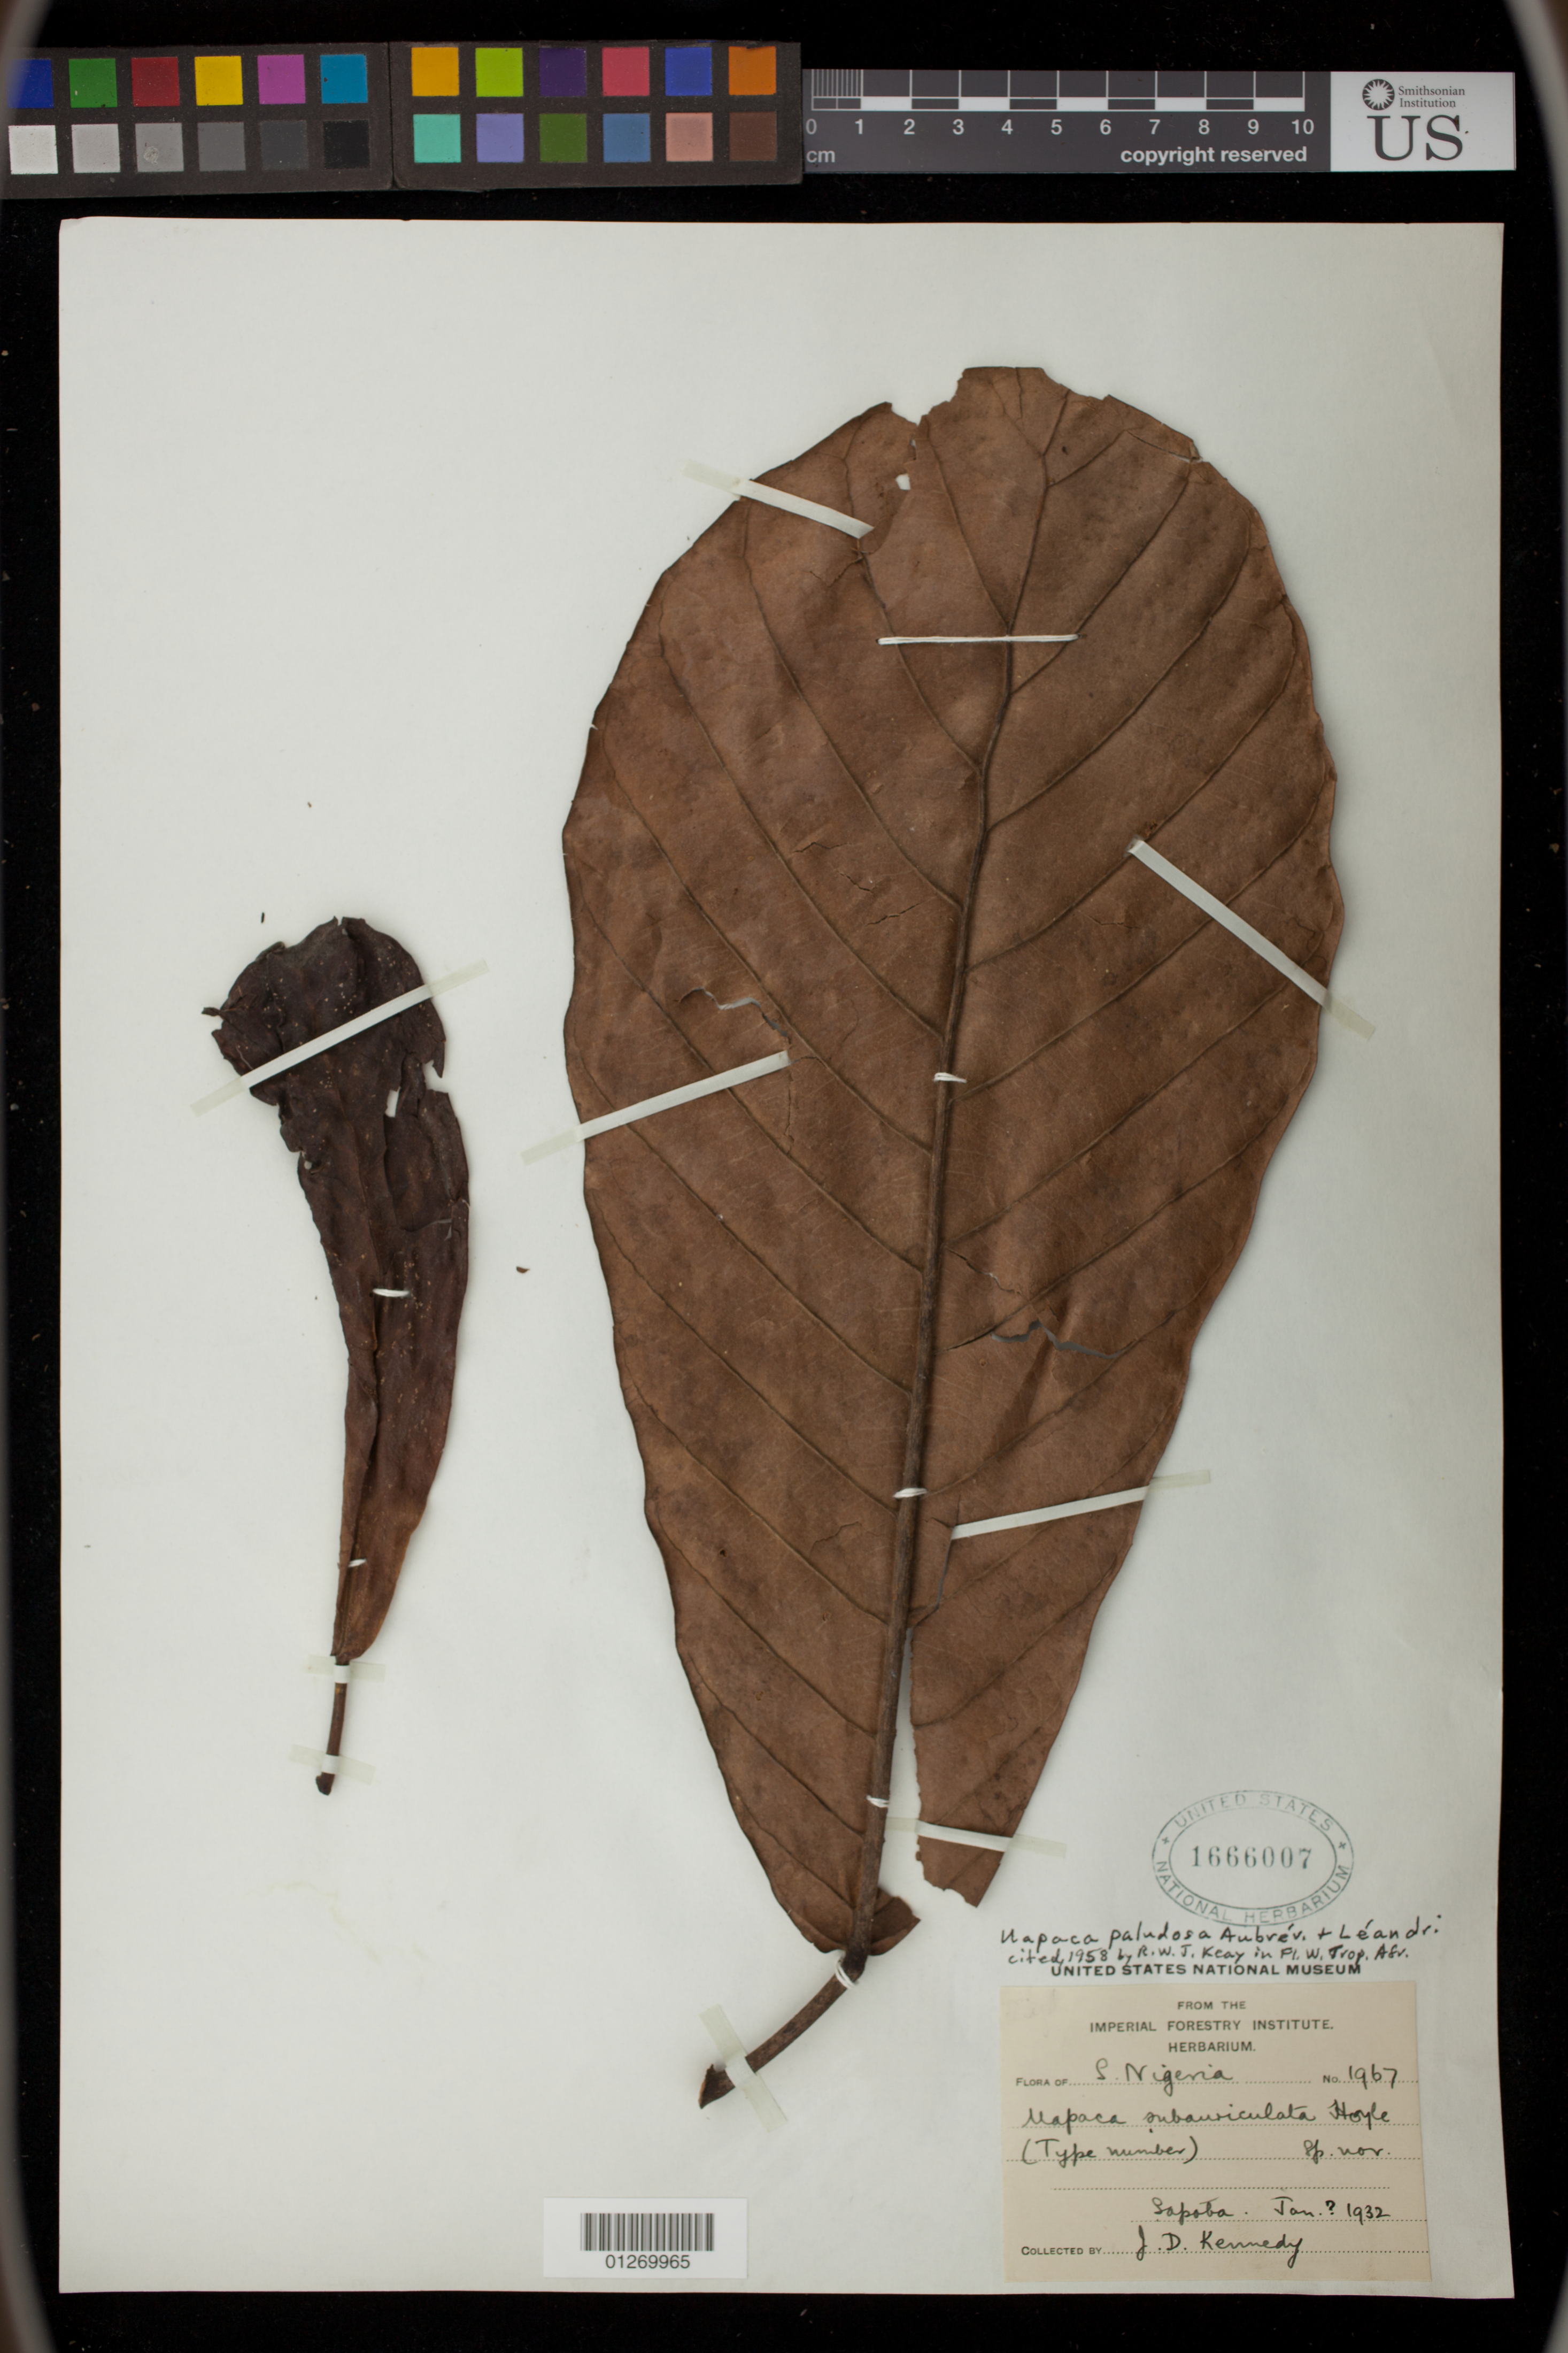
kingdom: Plantae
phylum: Tracheophyta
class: Magnoliopsida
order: Malpighiales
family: Phyllanthaceae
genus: Uapaca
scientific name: Uapaca paludosa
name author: Aubre & Leandri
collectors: J. D. Kennedy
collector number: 1967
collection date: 1932-01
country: Nigeria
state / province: Edo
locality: Sapoba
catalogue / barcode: US 1666007